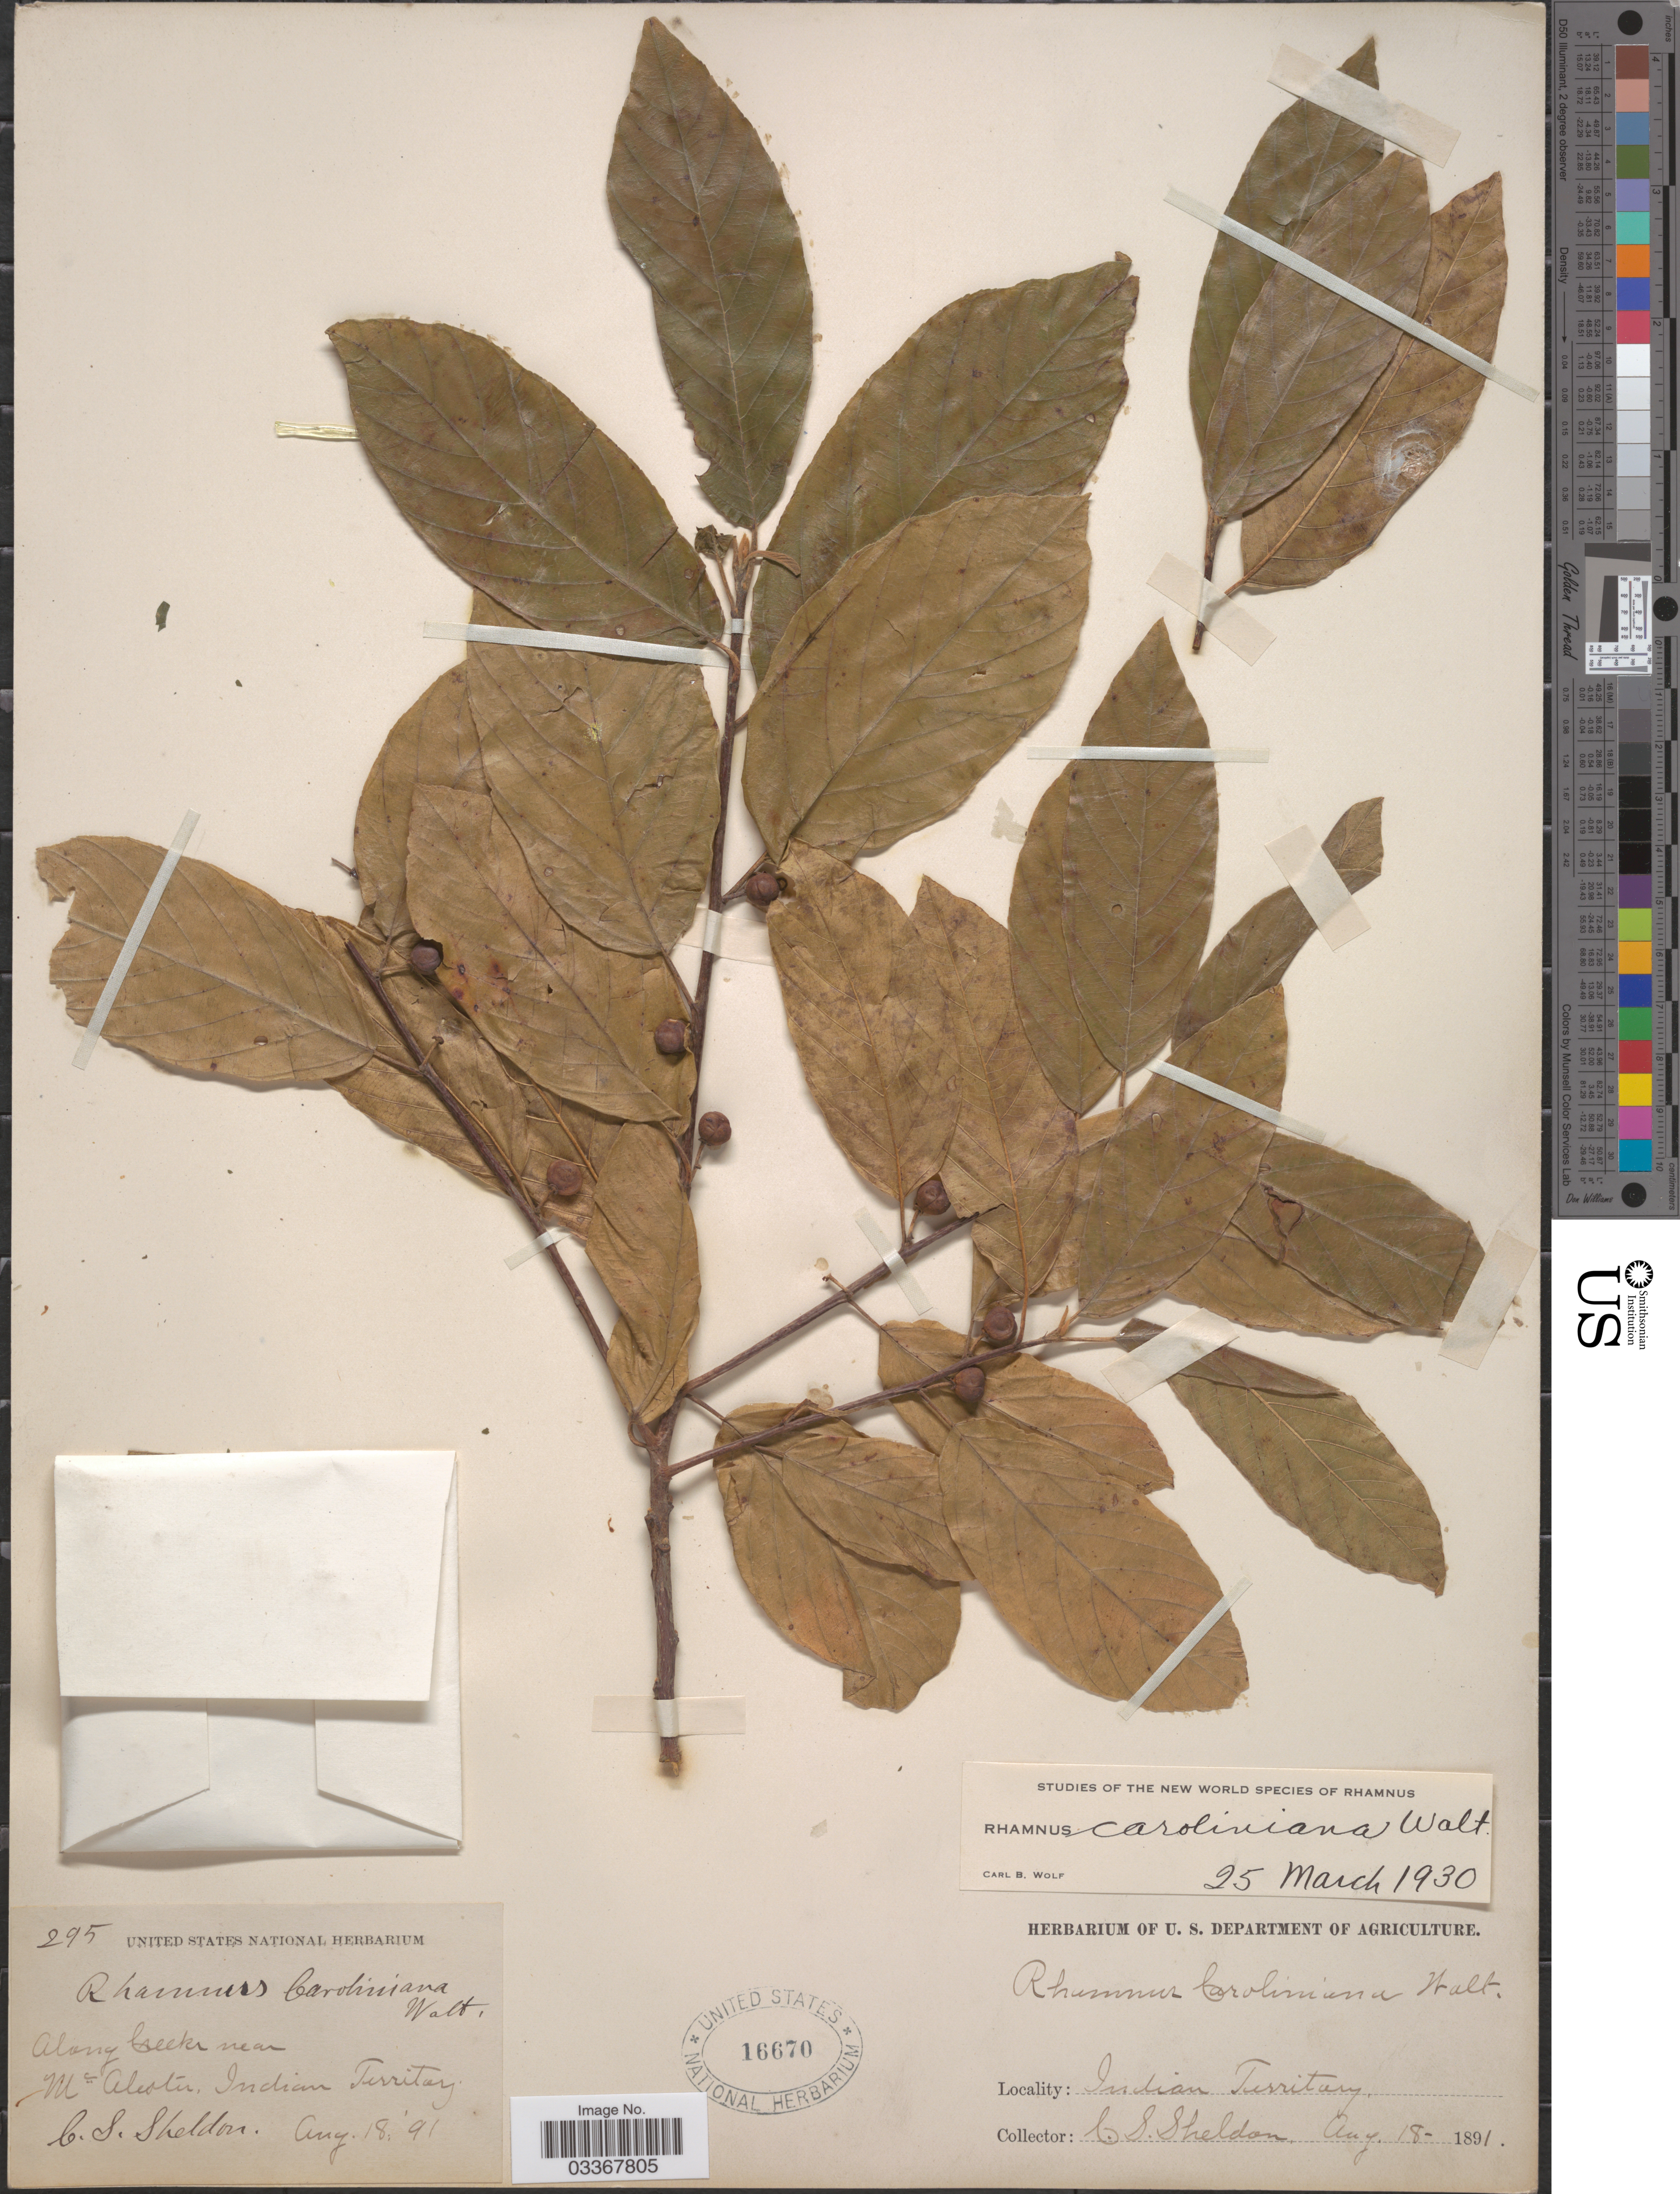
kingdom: Plantae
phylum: Tracheophyta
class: Magnoliopsida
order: Rosales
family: Rhamnaceae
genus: Frangula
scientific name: Frangula caroliniana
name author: (Walter) A. Gray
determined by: Strong, Mark T., (BOT), Smithsonian Institution - National Museum of Natural History (UNITED STATES)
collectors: C. S. Sheldon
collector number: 295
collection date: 1891-08-18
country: United States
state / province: Oklahoma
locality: Along Creek near McAlester, Indian Territory.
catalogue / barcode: US 16670